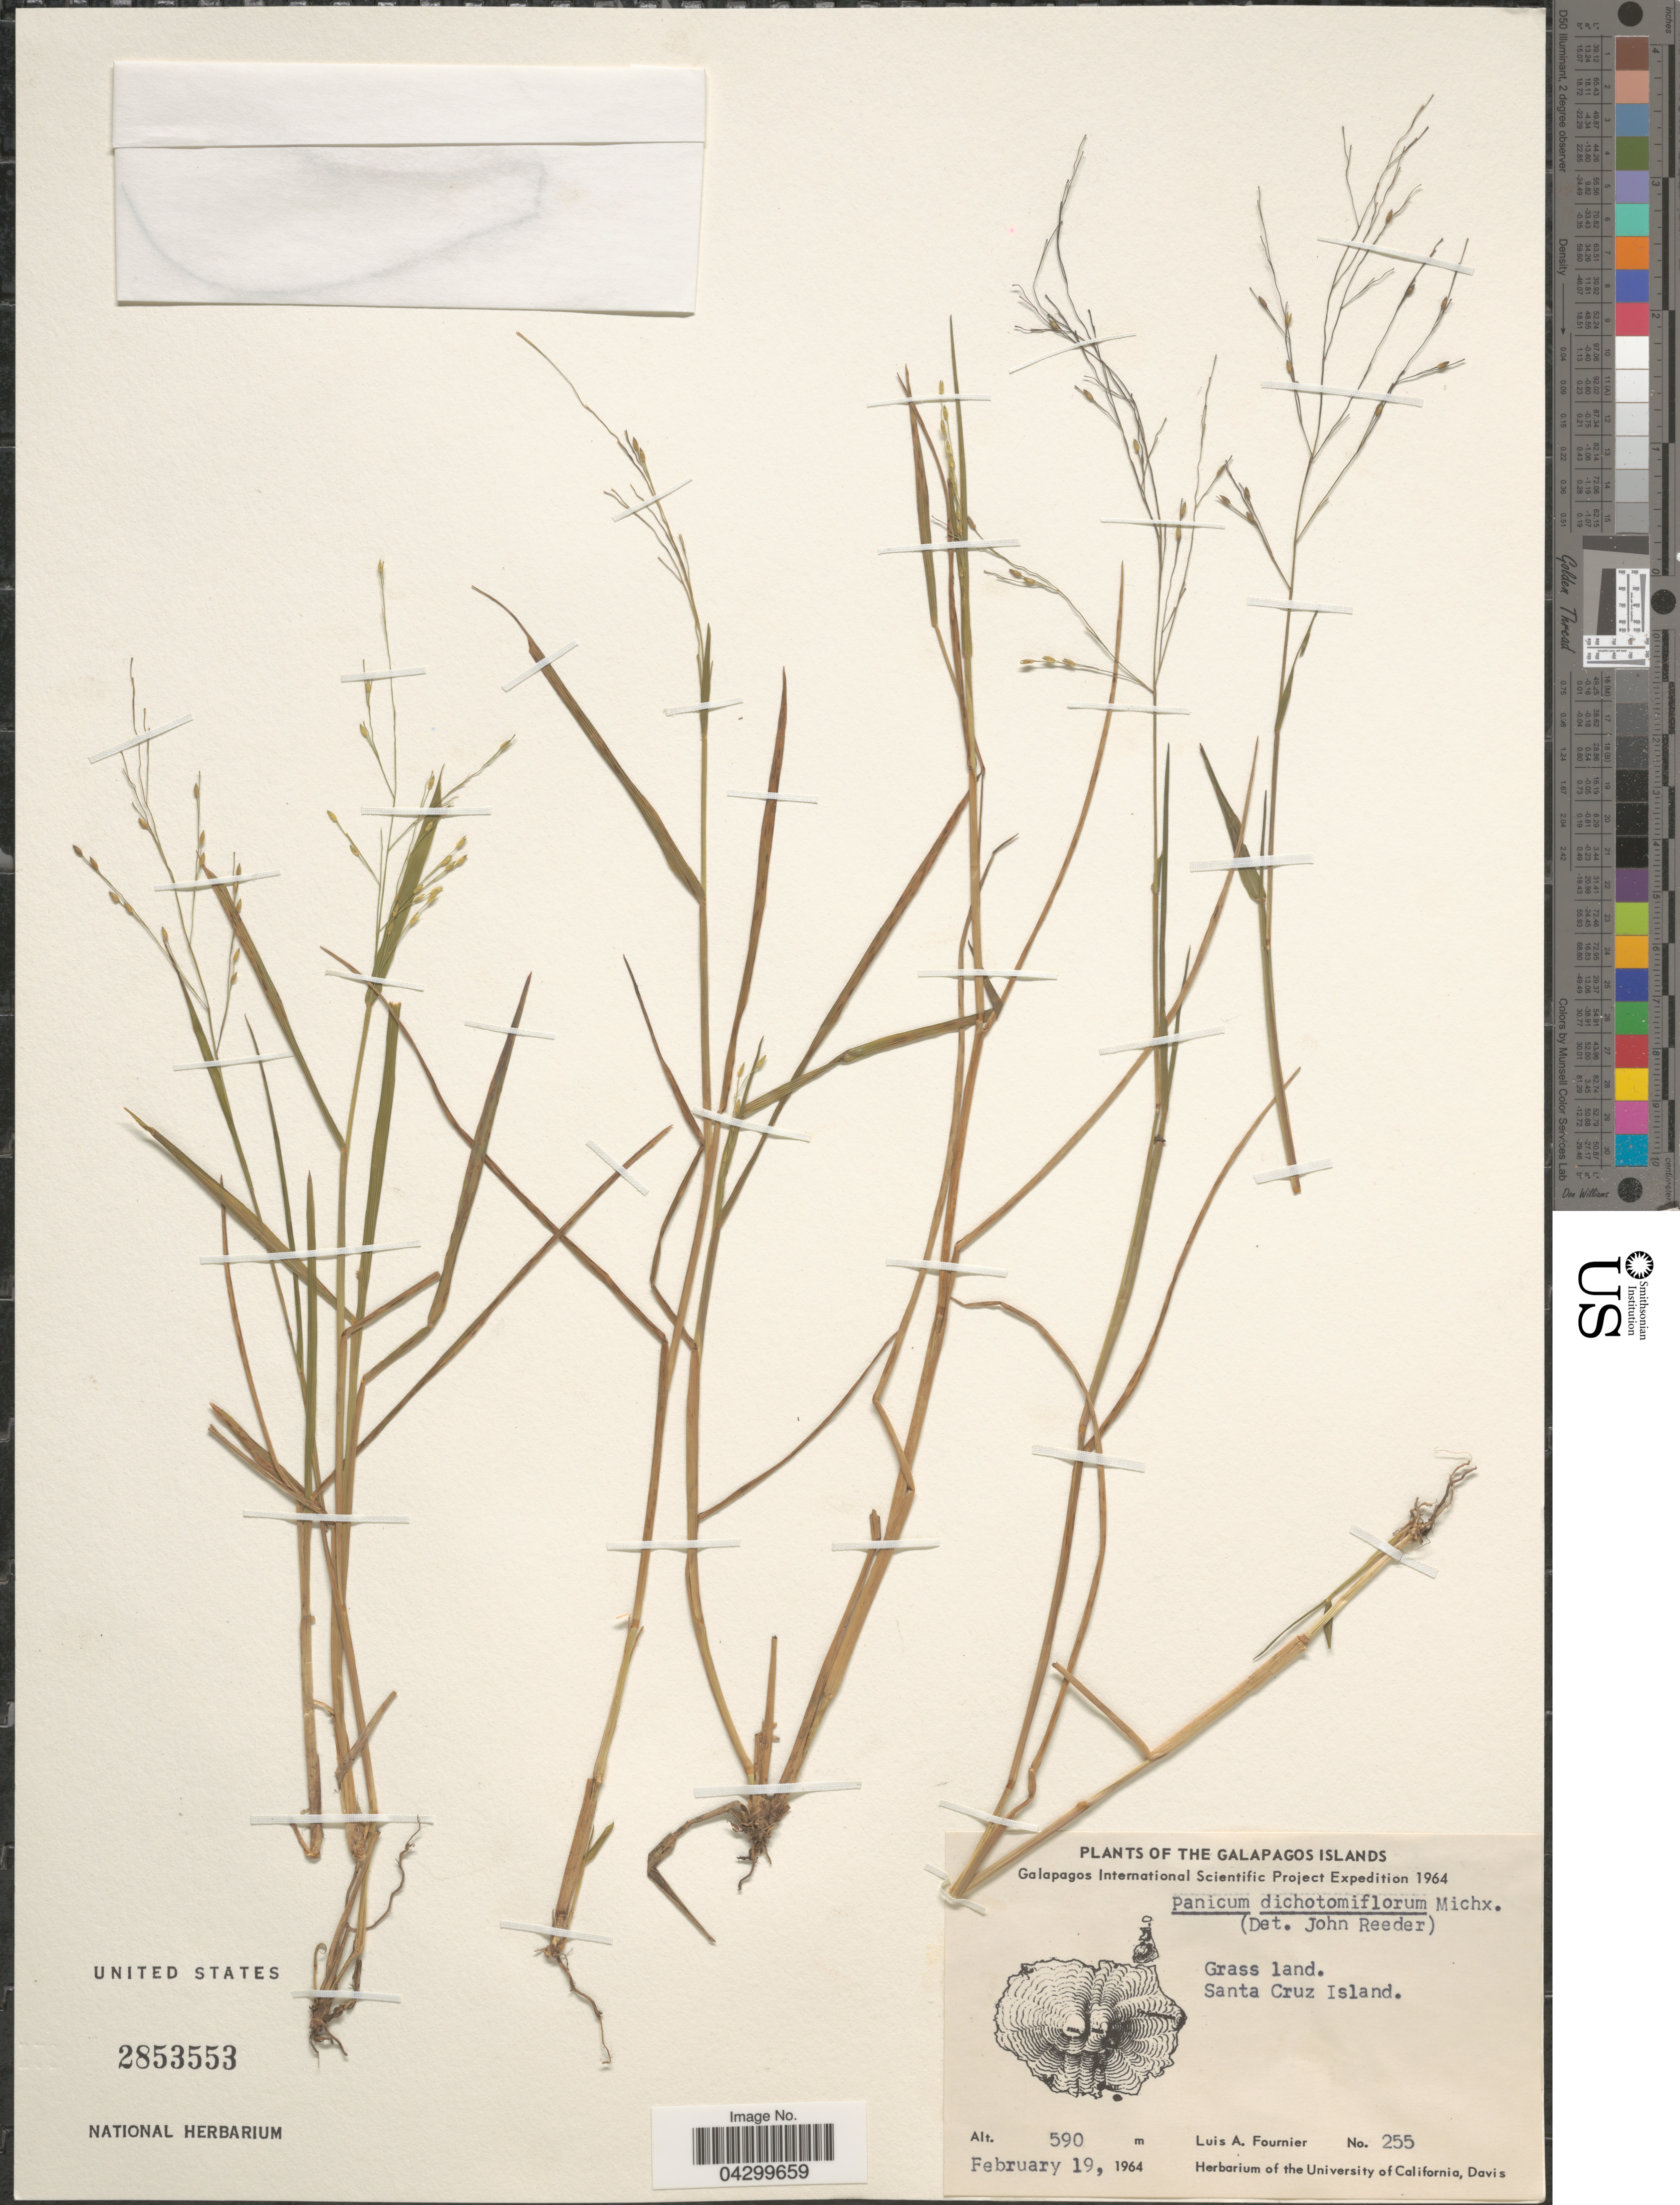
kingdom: Plantae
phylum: Tracheophyta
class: Liliopsida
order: Poales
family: Poaceae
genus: Panicum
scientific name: Panicum dichotomiflorum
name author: Michx.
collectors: L. A. Fournier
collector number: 255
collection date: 1964-02-19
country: Ecuador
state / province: Colón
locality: The Galapagos Islands. Galapagos International Scientific Project Expedition 1964. Grass land. Santa Cruz Island.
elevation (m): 590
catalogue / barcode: US 2853553